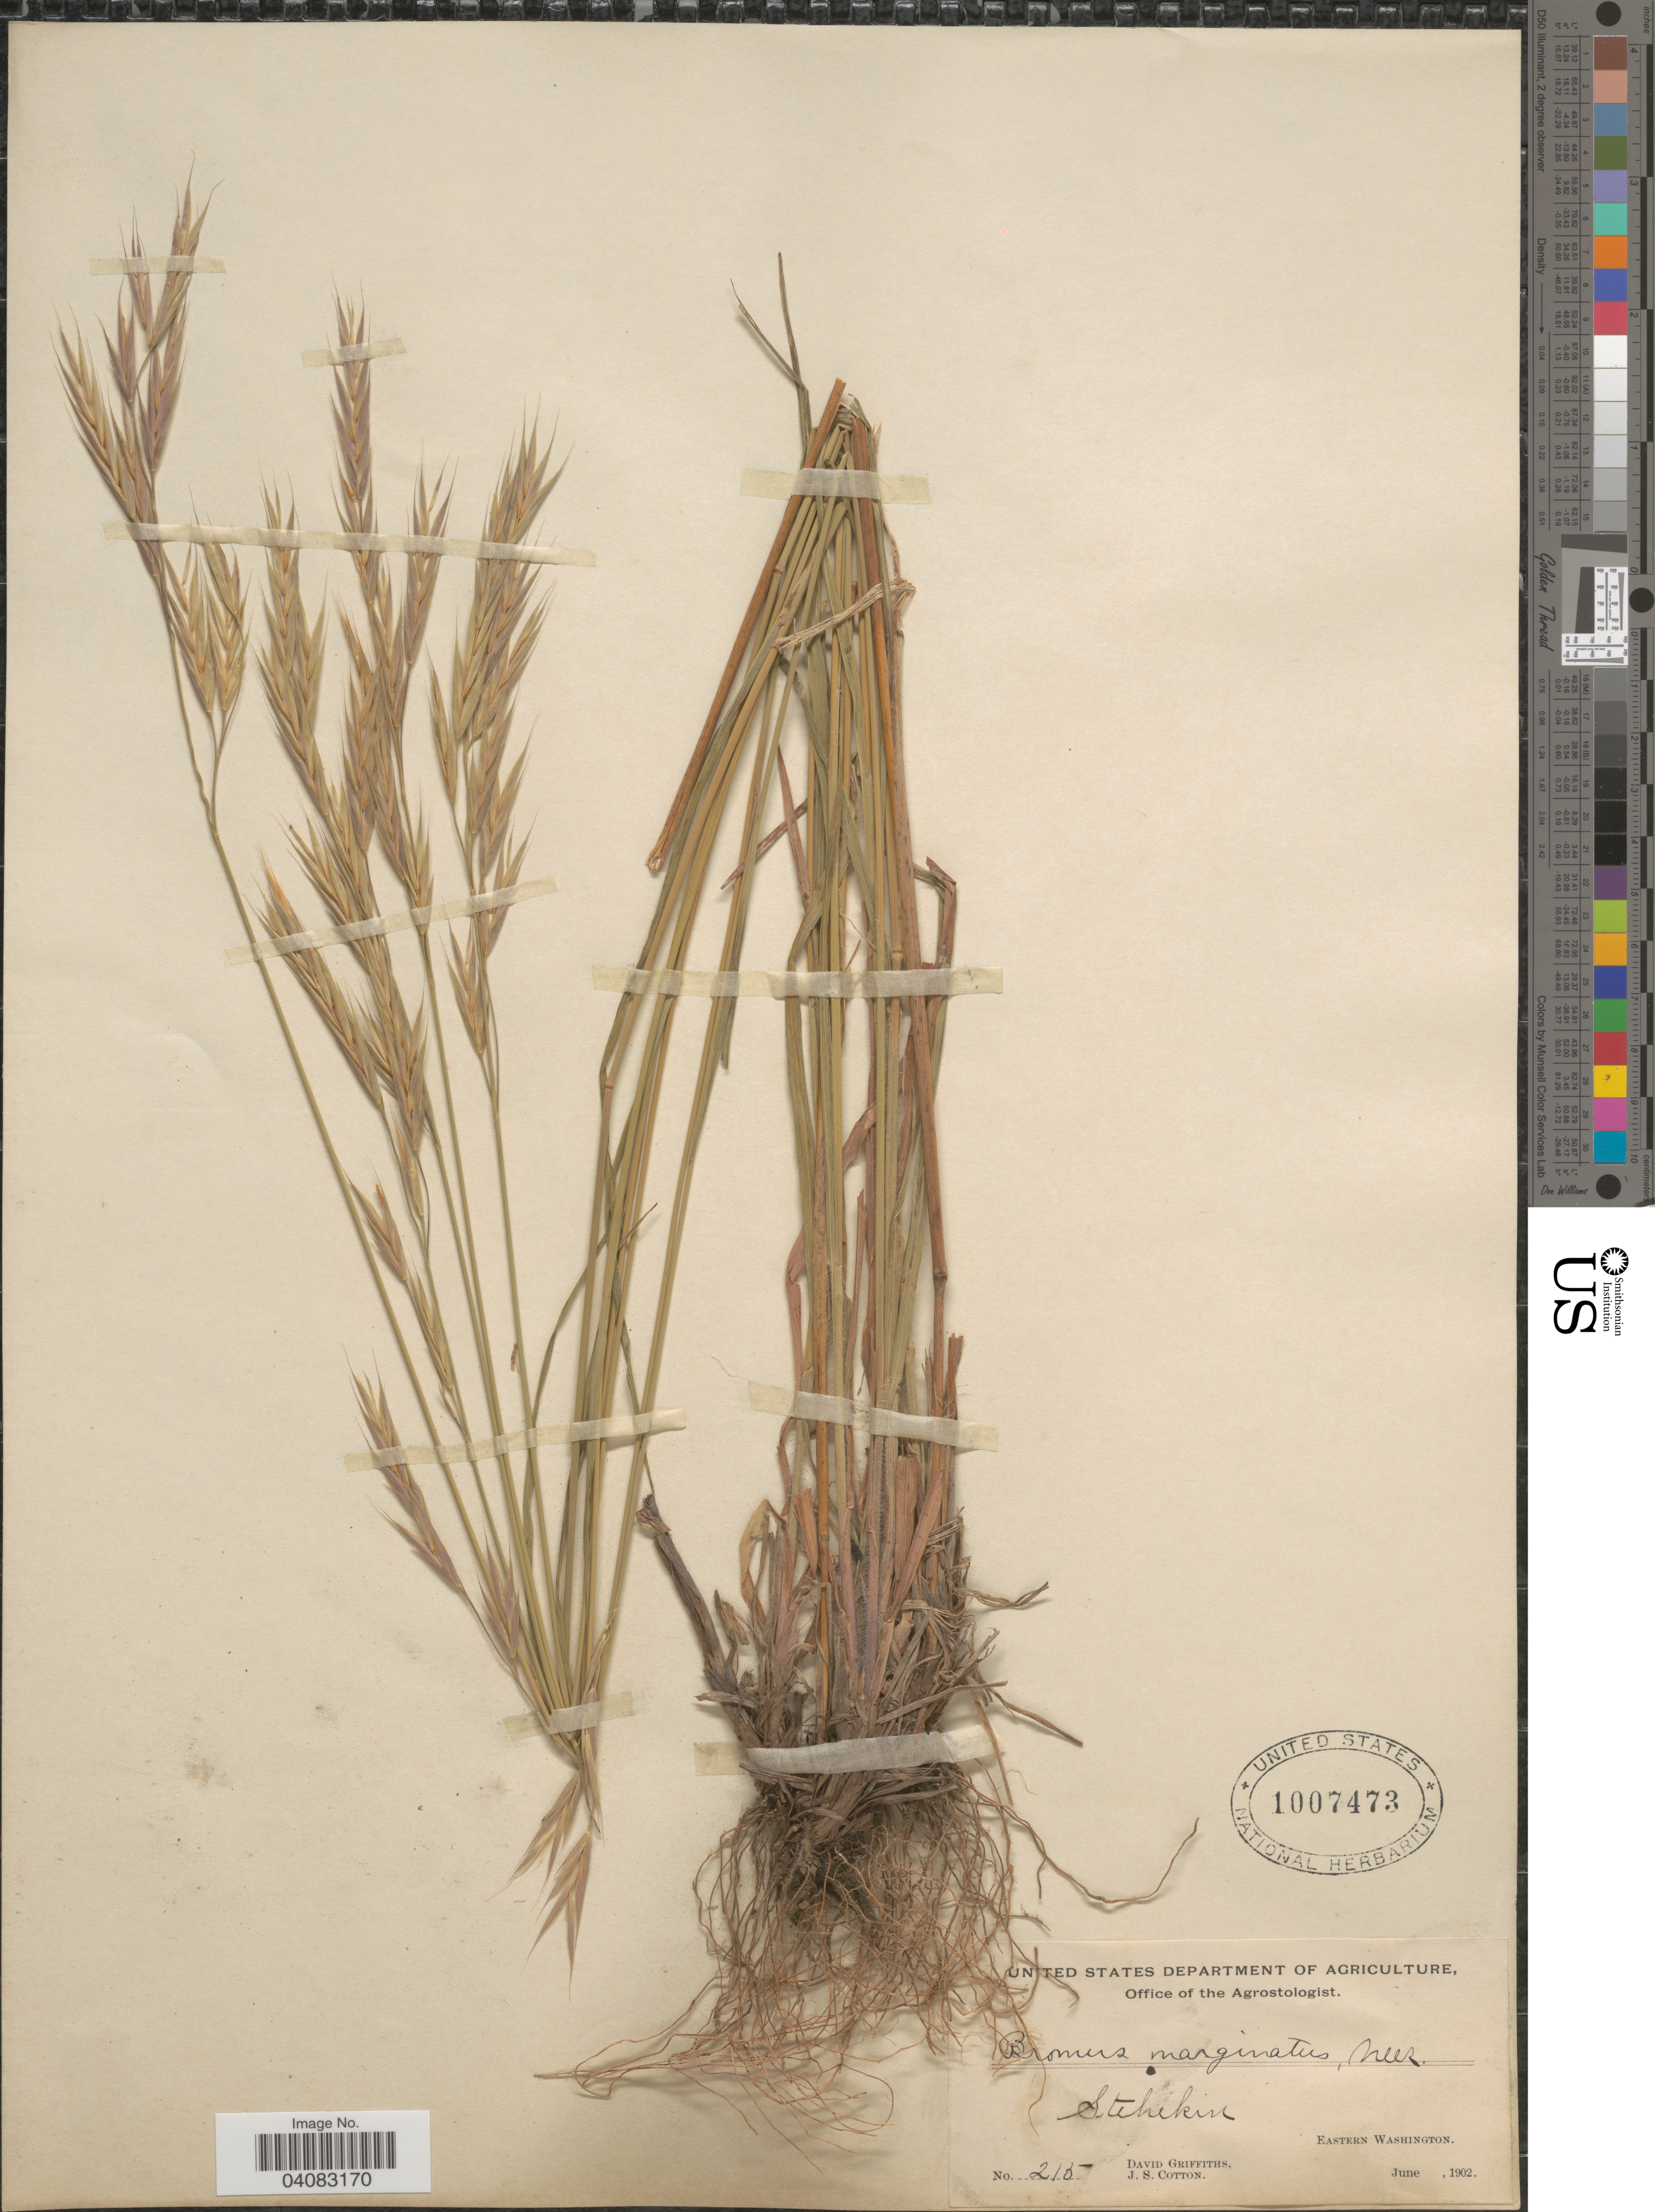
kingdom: Plantae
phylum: Tracheophyta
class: Liliopsida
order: Poales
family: Poaceae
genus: Bromus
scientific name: Bromus marginatus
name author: Nees ex Steud.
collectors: D. Griffiths & J. S. Cotton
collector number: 215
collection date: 1902-06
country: United States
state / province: Washington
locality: Stehikin. Eastern Washington.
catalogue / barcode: US 1007473